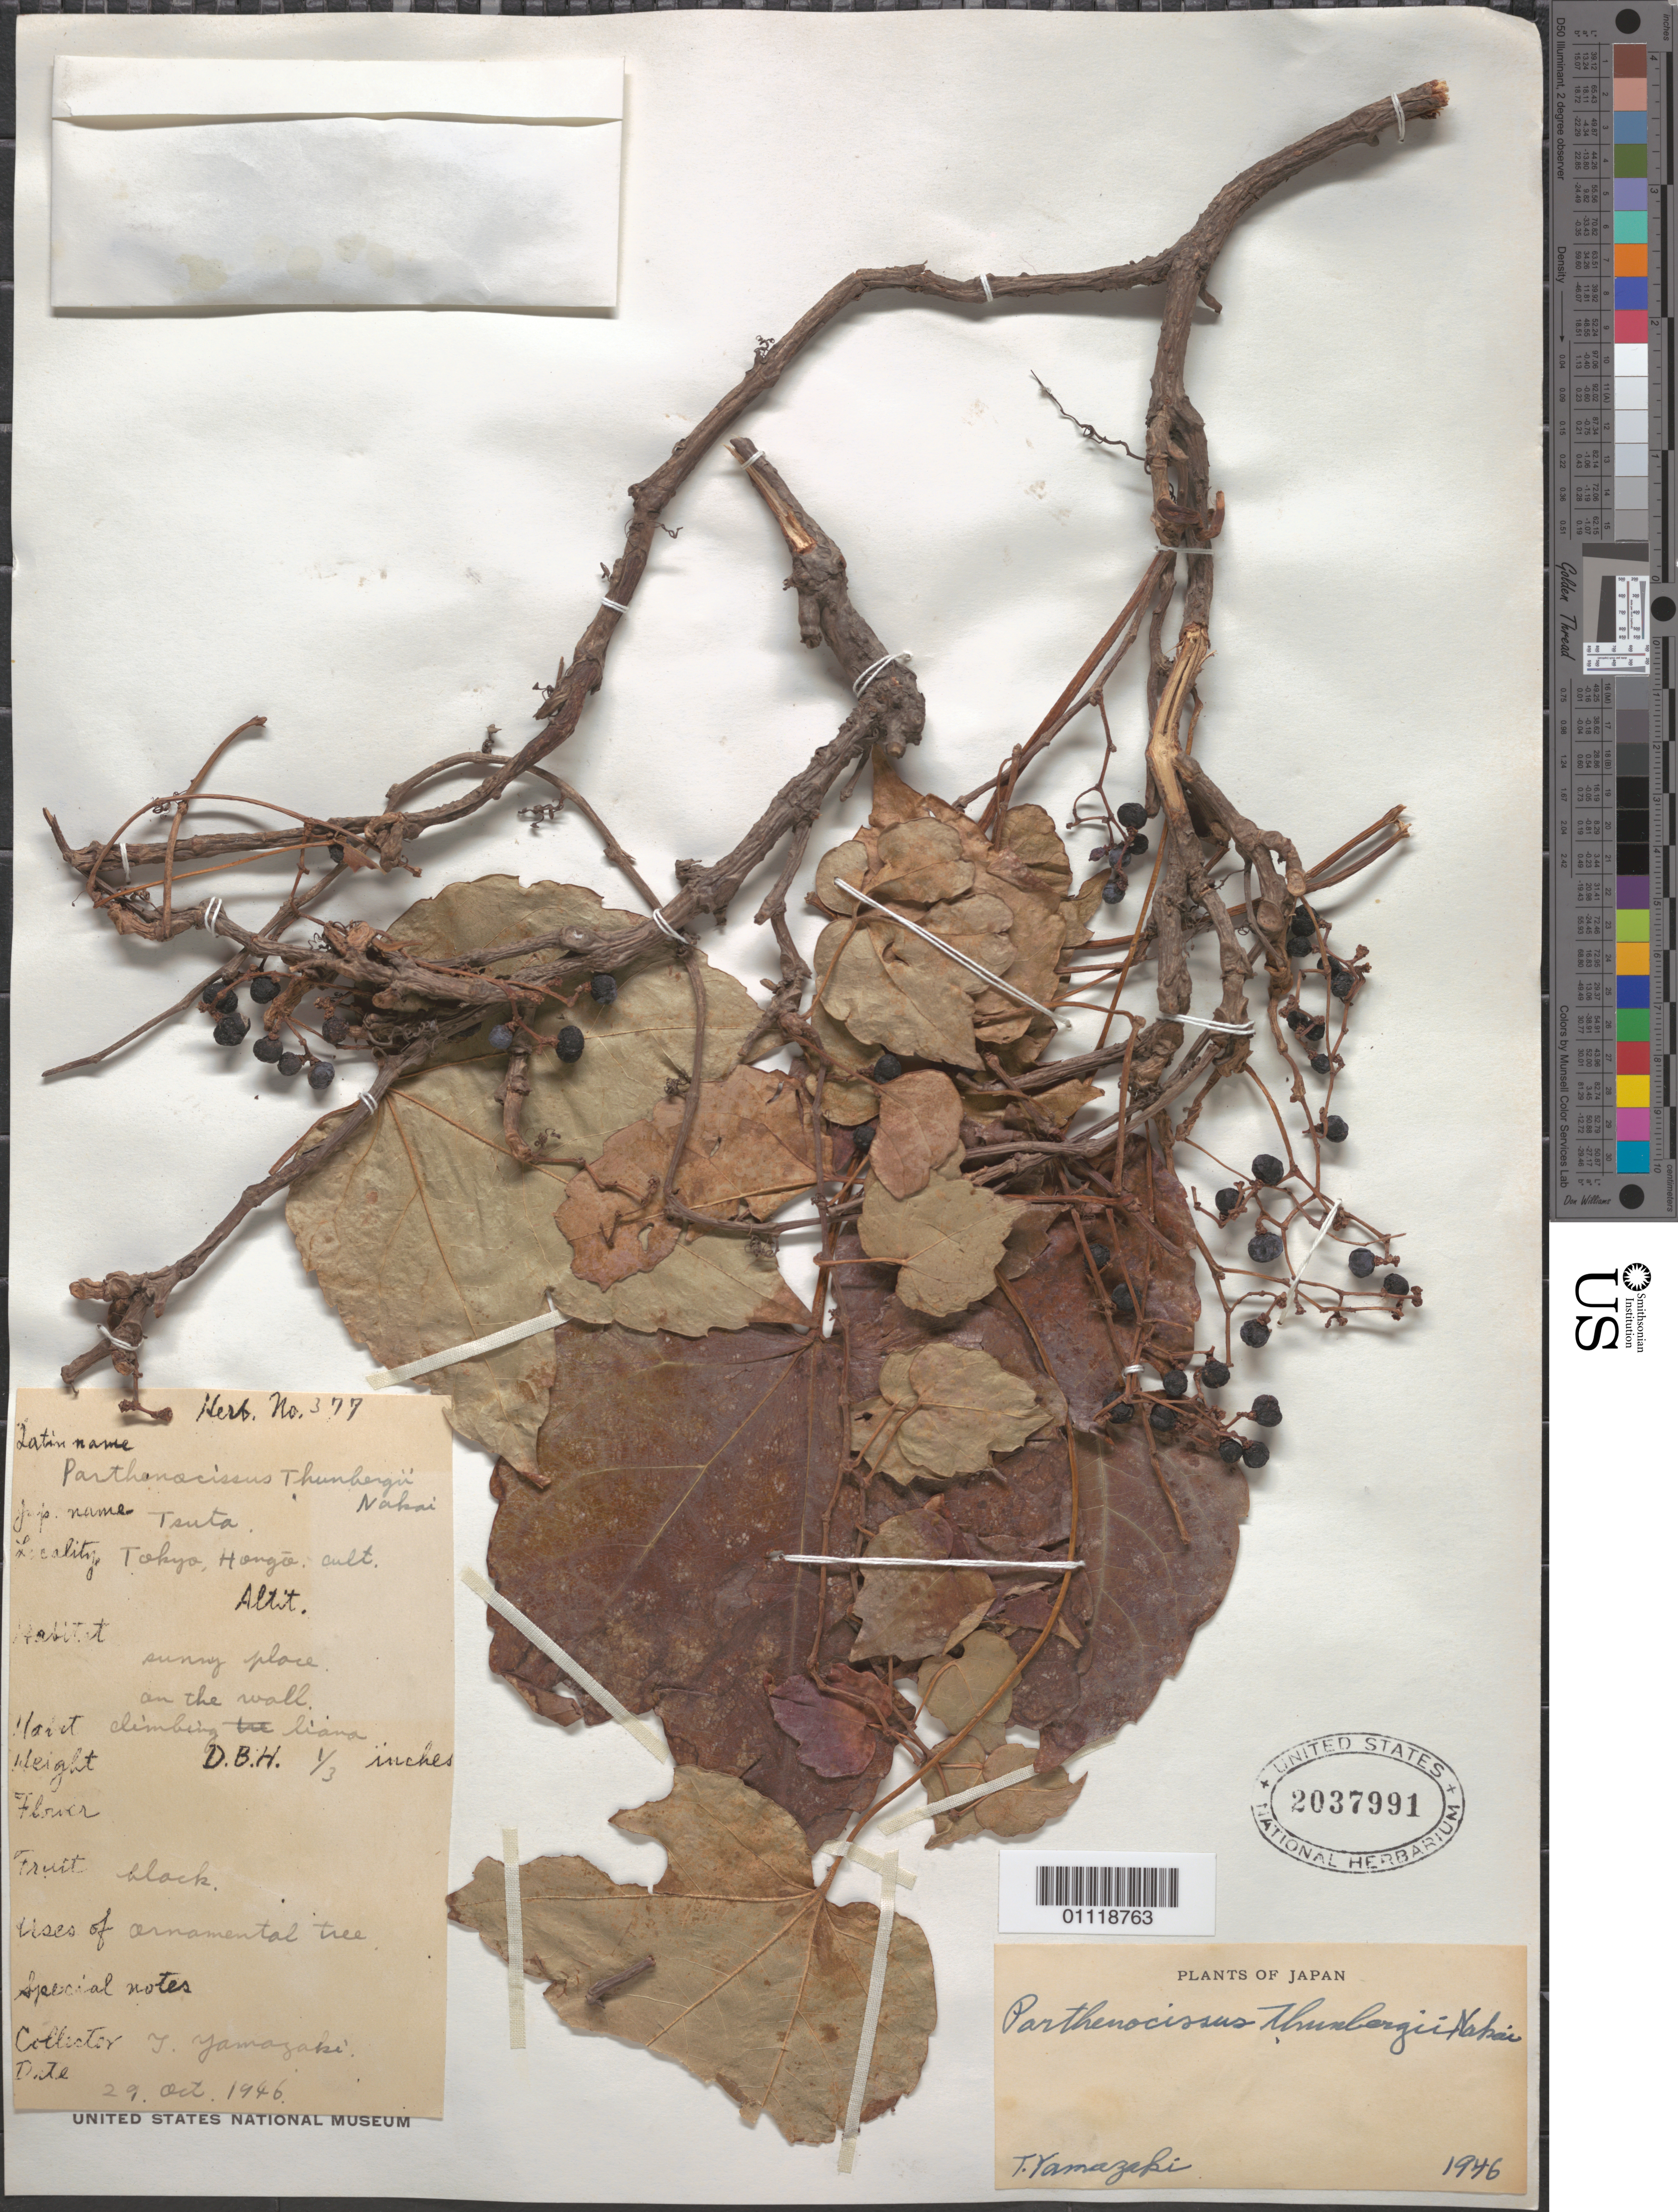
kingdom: Plantae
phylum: Tracheophyta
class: Magnoliopsida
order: Vitales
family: Vitaceae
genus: Parthenocissus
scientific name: Parthenocissus tricuspidata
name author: (Siebold & Zucc.) Planch.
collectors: T. Yamazaki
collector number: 377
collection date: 1946-10-29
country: Japan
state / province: Tokyo, Federal City of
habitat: Sunny place on the wall, climbing.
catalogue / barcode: US 2037991